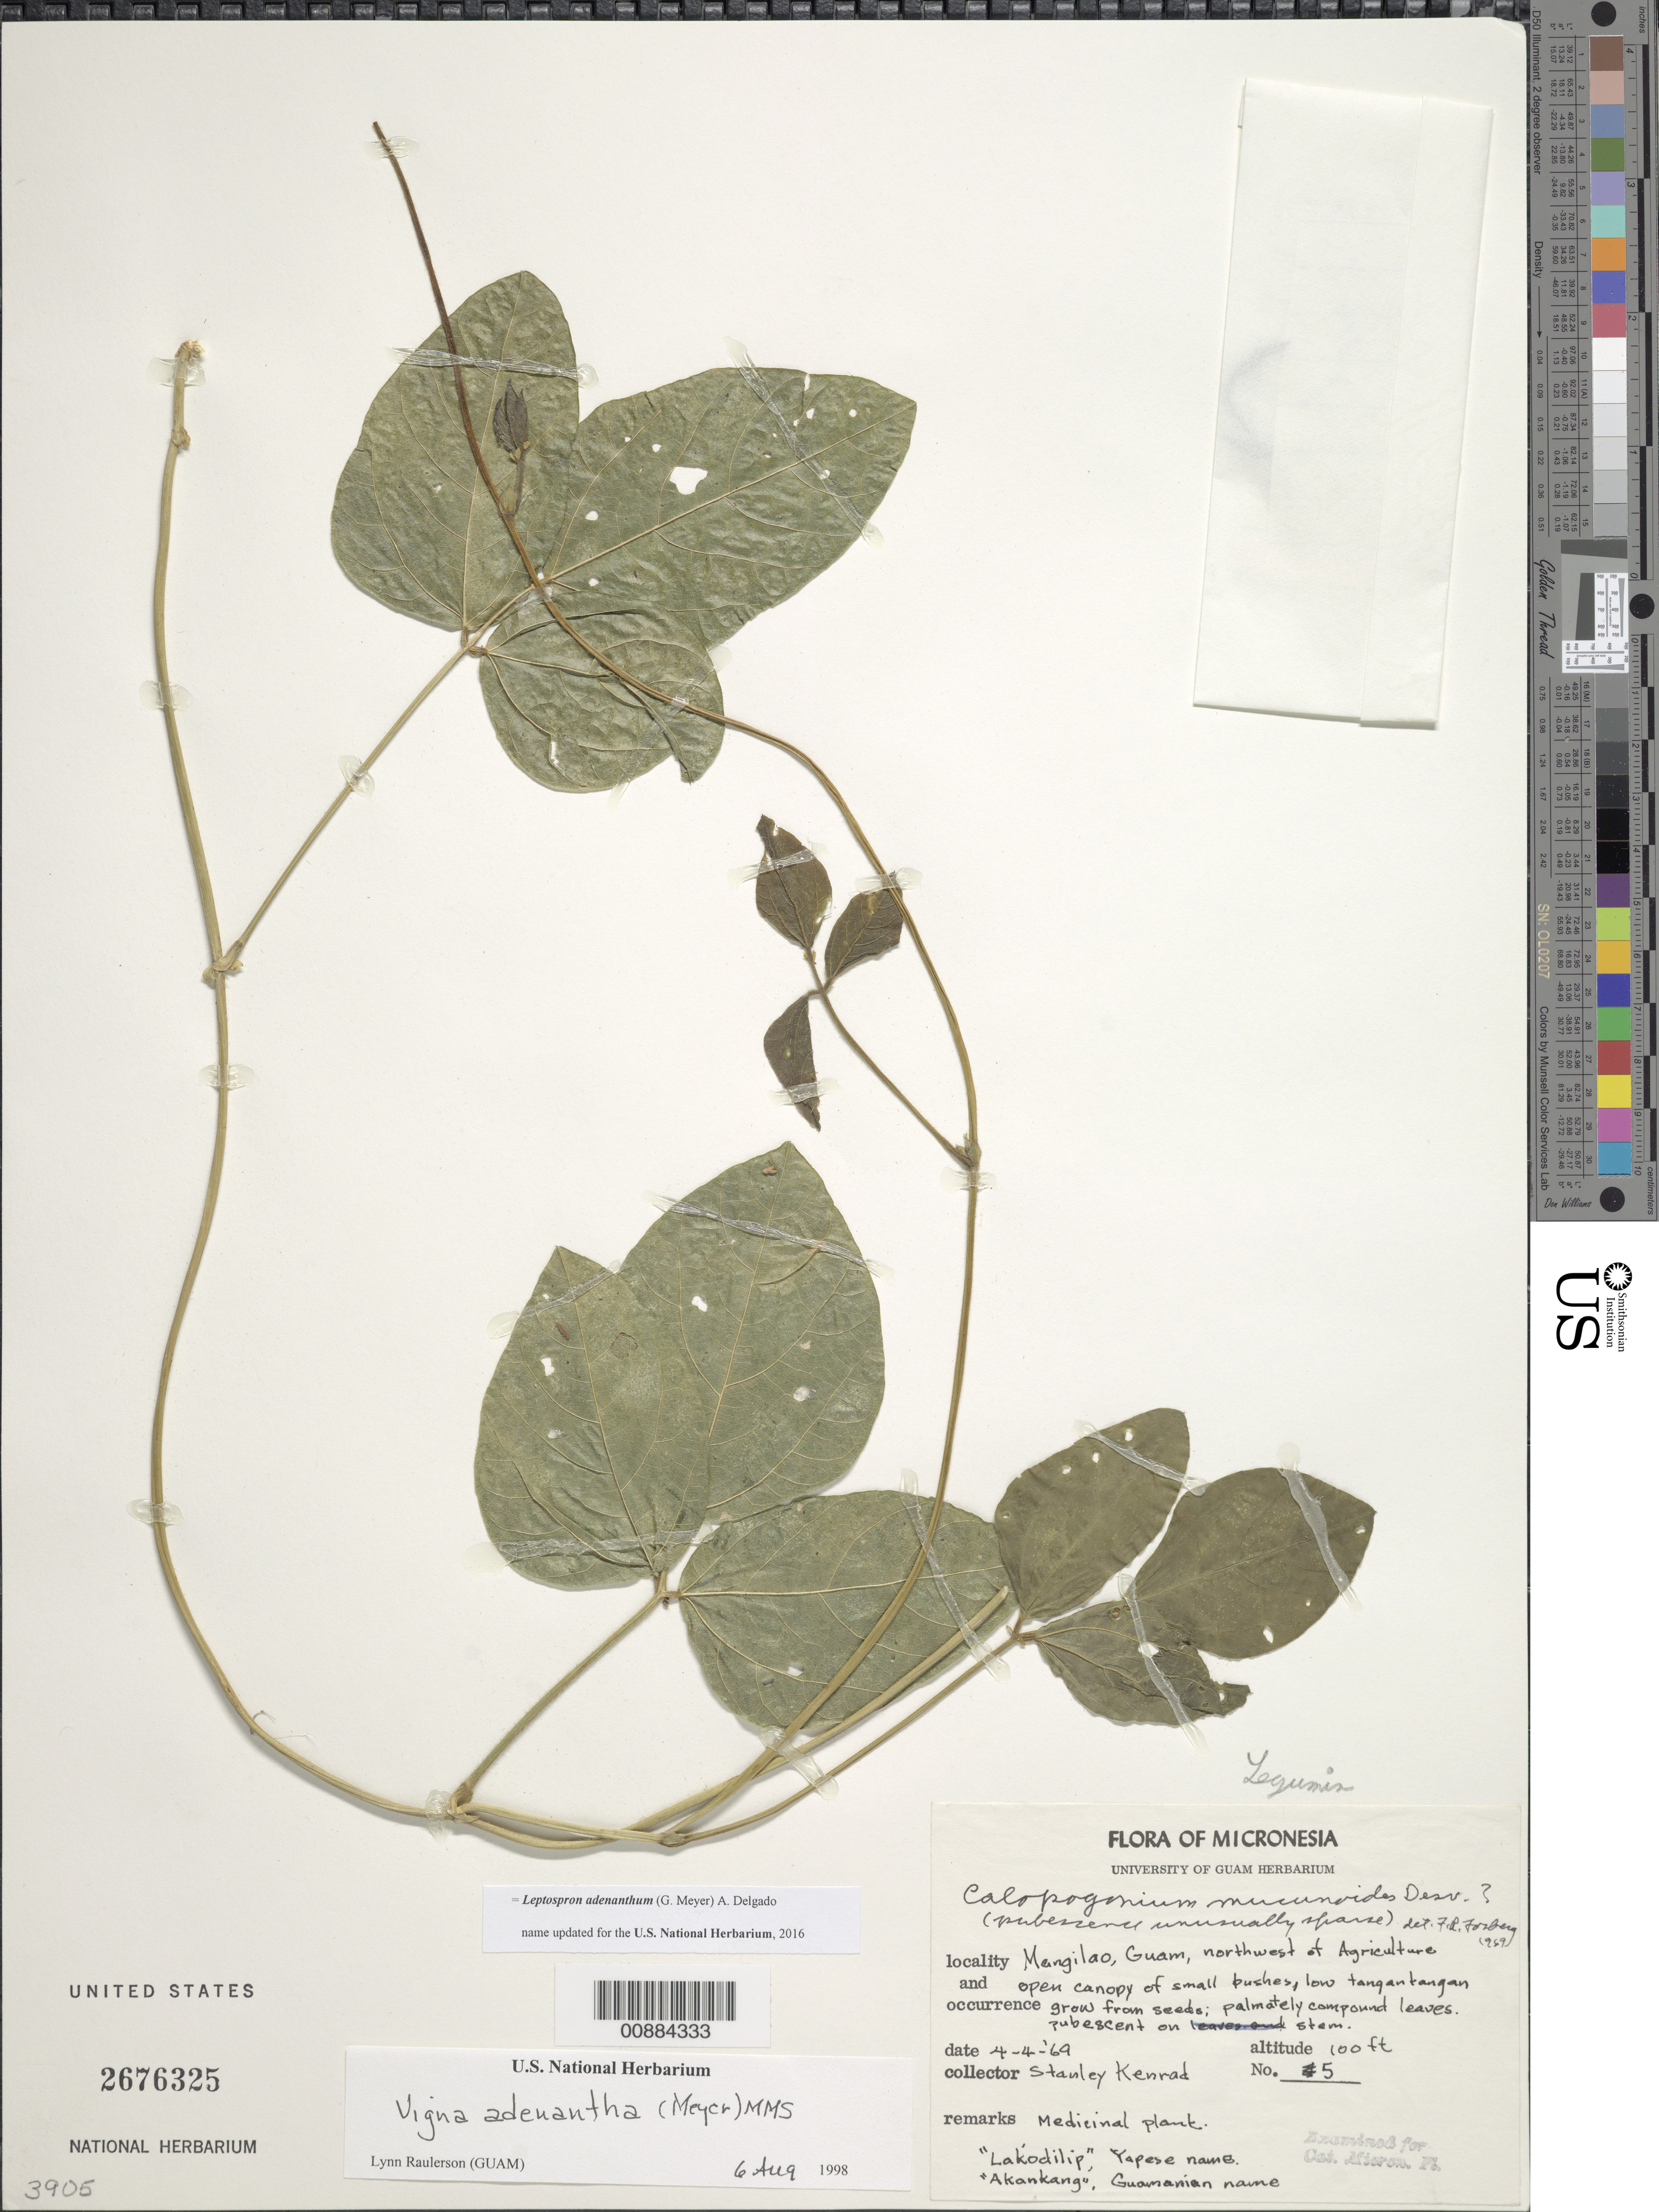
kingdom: Plantae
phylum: Tracheophyta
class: Magnoliopsida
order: Fabales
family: Fabaceae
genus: Leptospron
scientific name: Leptospron adenanthum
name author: (G. Mey.) A. Delgado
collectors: S. Kenrad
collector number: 5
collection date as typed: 06 Aug 1998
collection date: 1998-08-06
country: Guam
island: Guam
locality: Mangilao,Guam, northwest of Agriculture.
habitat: Open canopy of small bushes, low tangankangan grow from seeds;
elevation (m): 30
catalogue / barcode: US 2676325